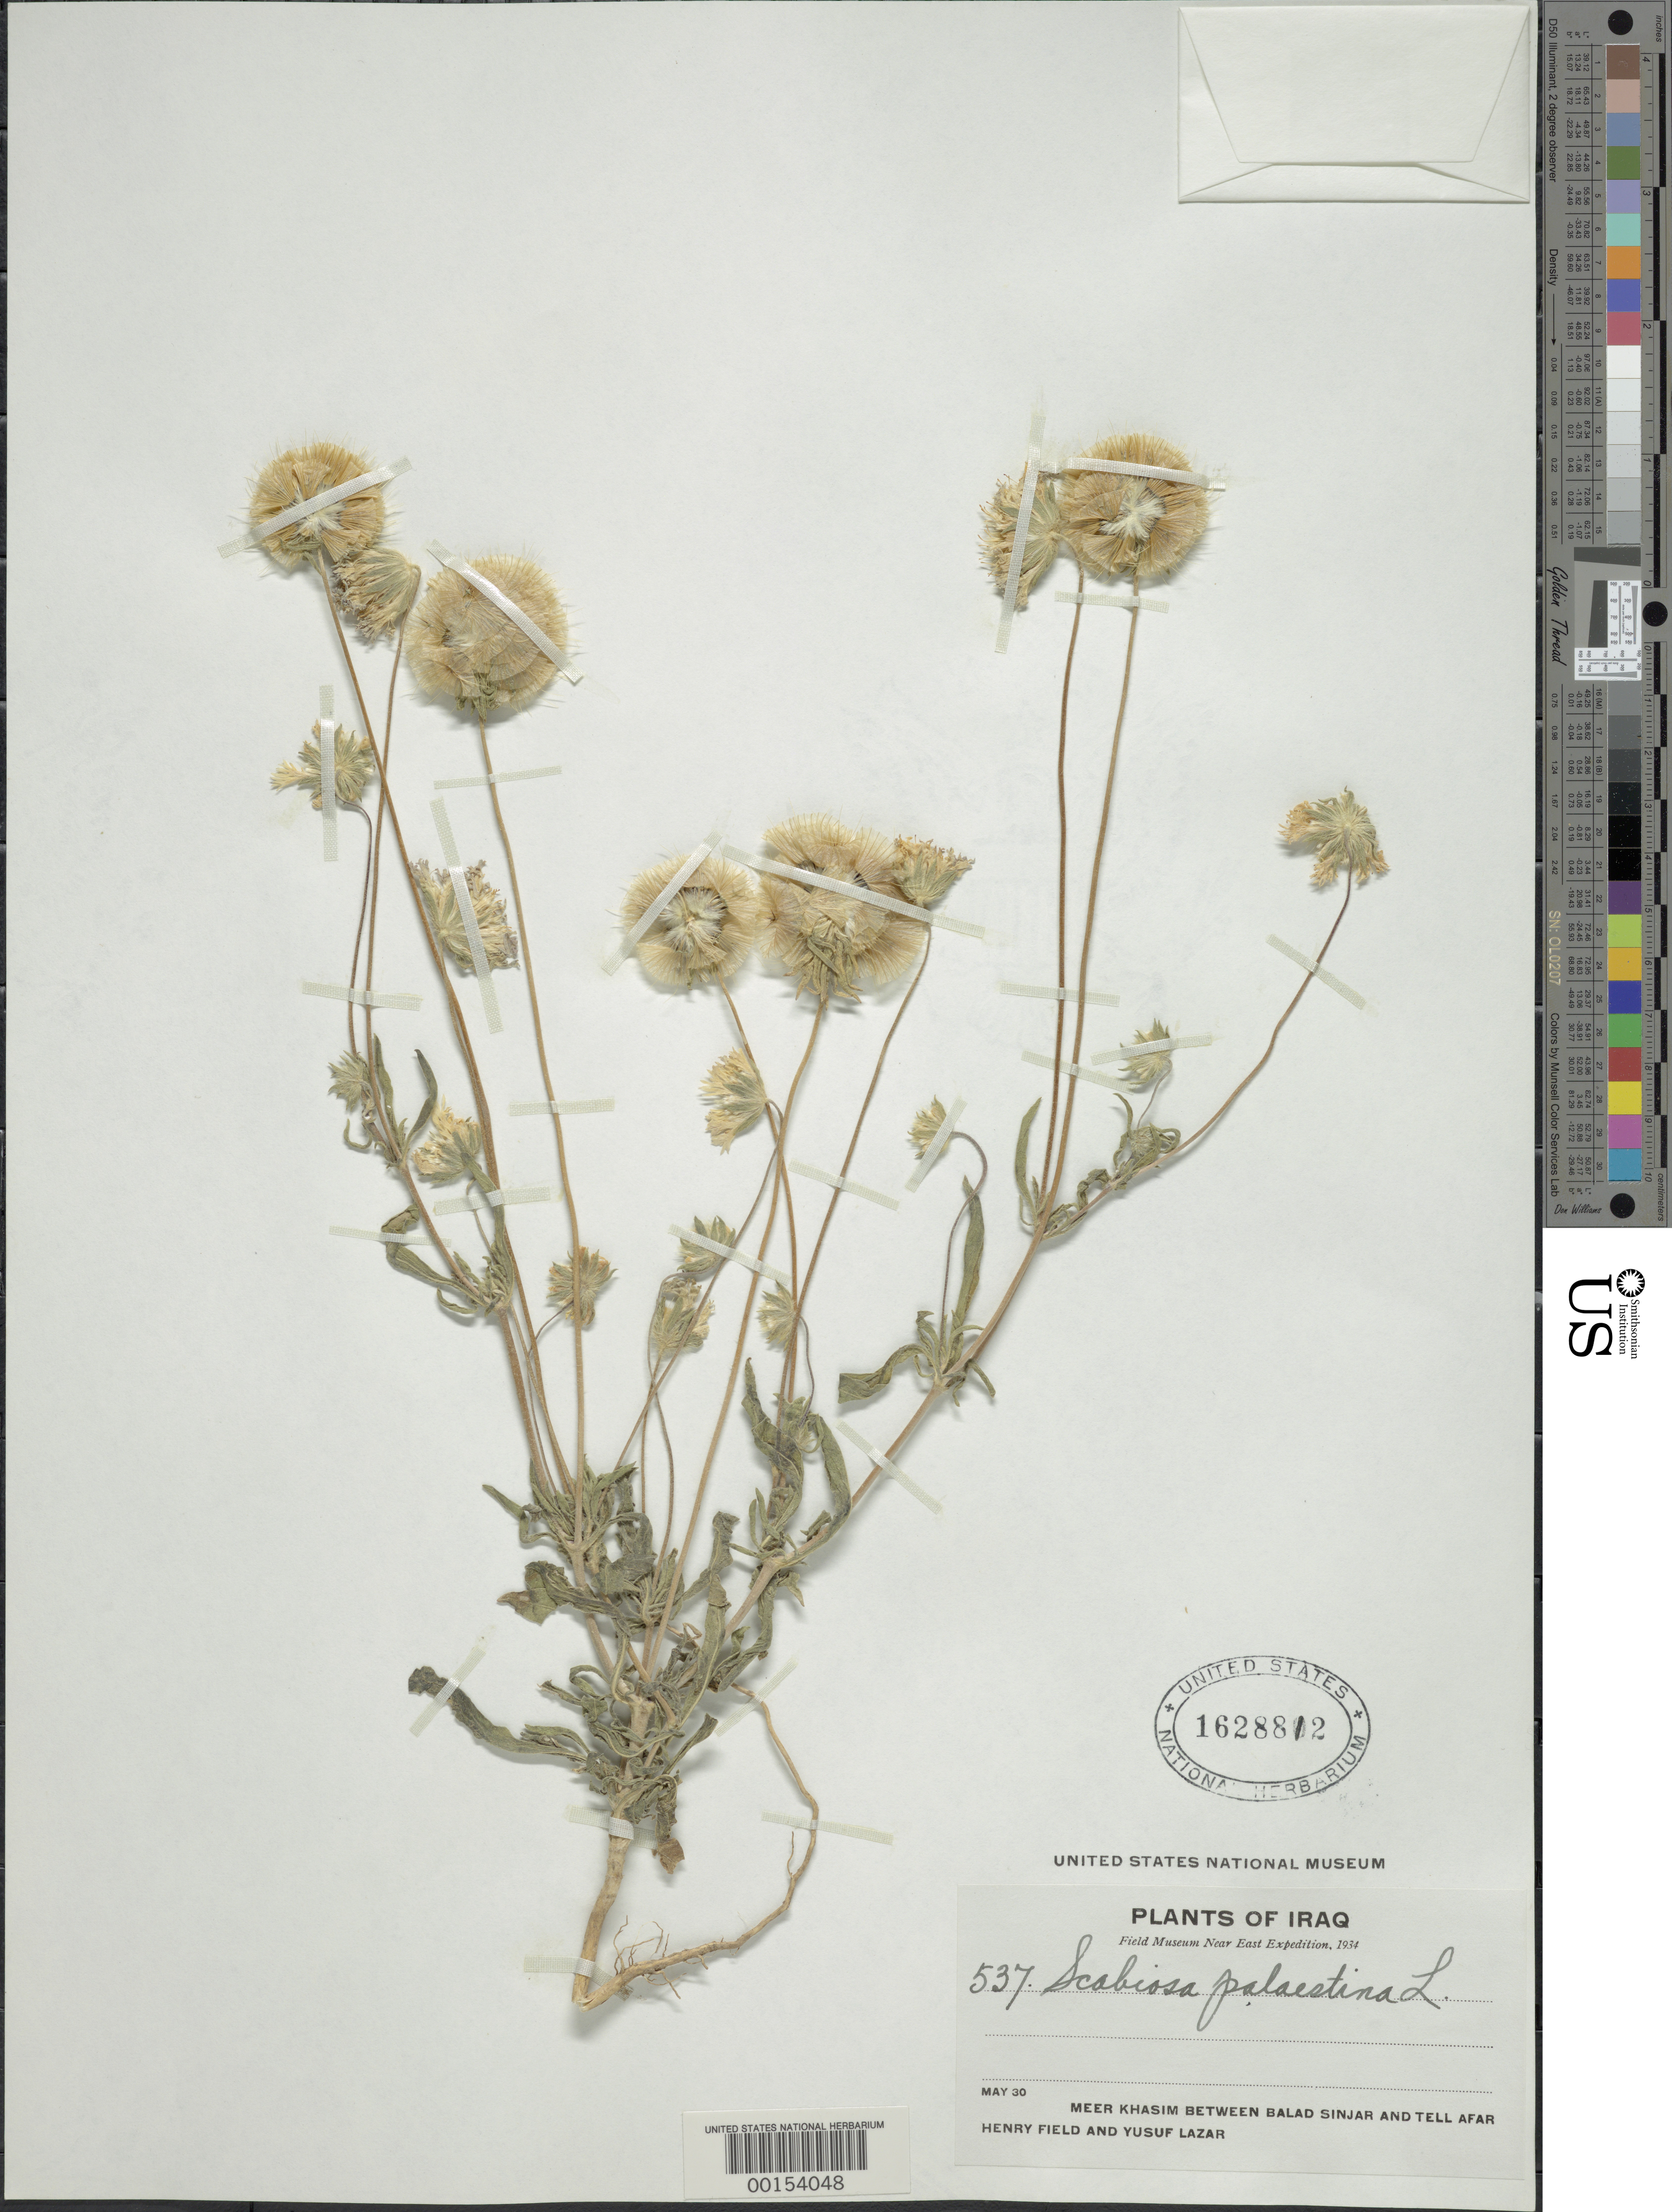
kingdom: Plantae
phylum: Tracheophyta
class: Magnoliopsida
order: Dipsacales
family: Caprifoliaceae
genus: Scabiosa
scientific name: Scabiosa palaestina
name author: L.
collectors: H. Field & Y. Lazar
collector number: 537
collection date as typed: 30 May 1934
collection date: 1934-05-30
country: Iraq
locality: Merr Khasim between Balad Sinjar and Tell Afar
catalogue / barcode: US 1628812